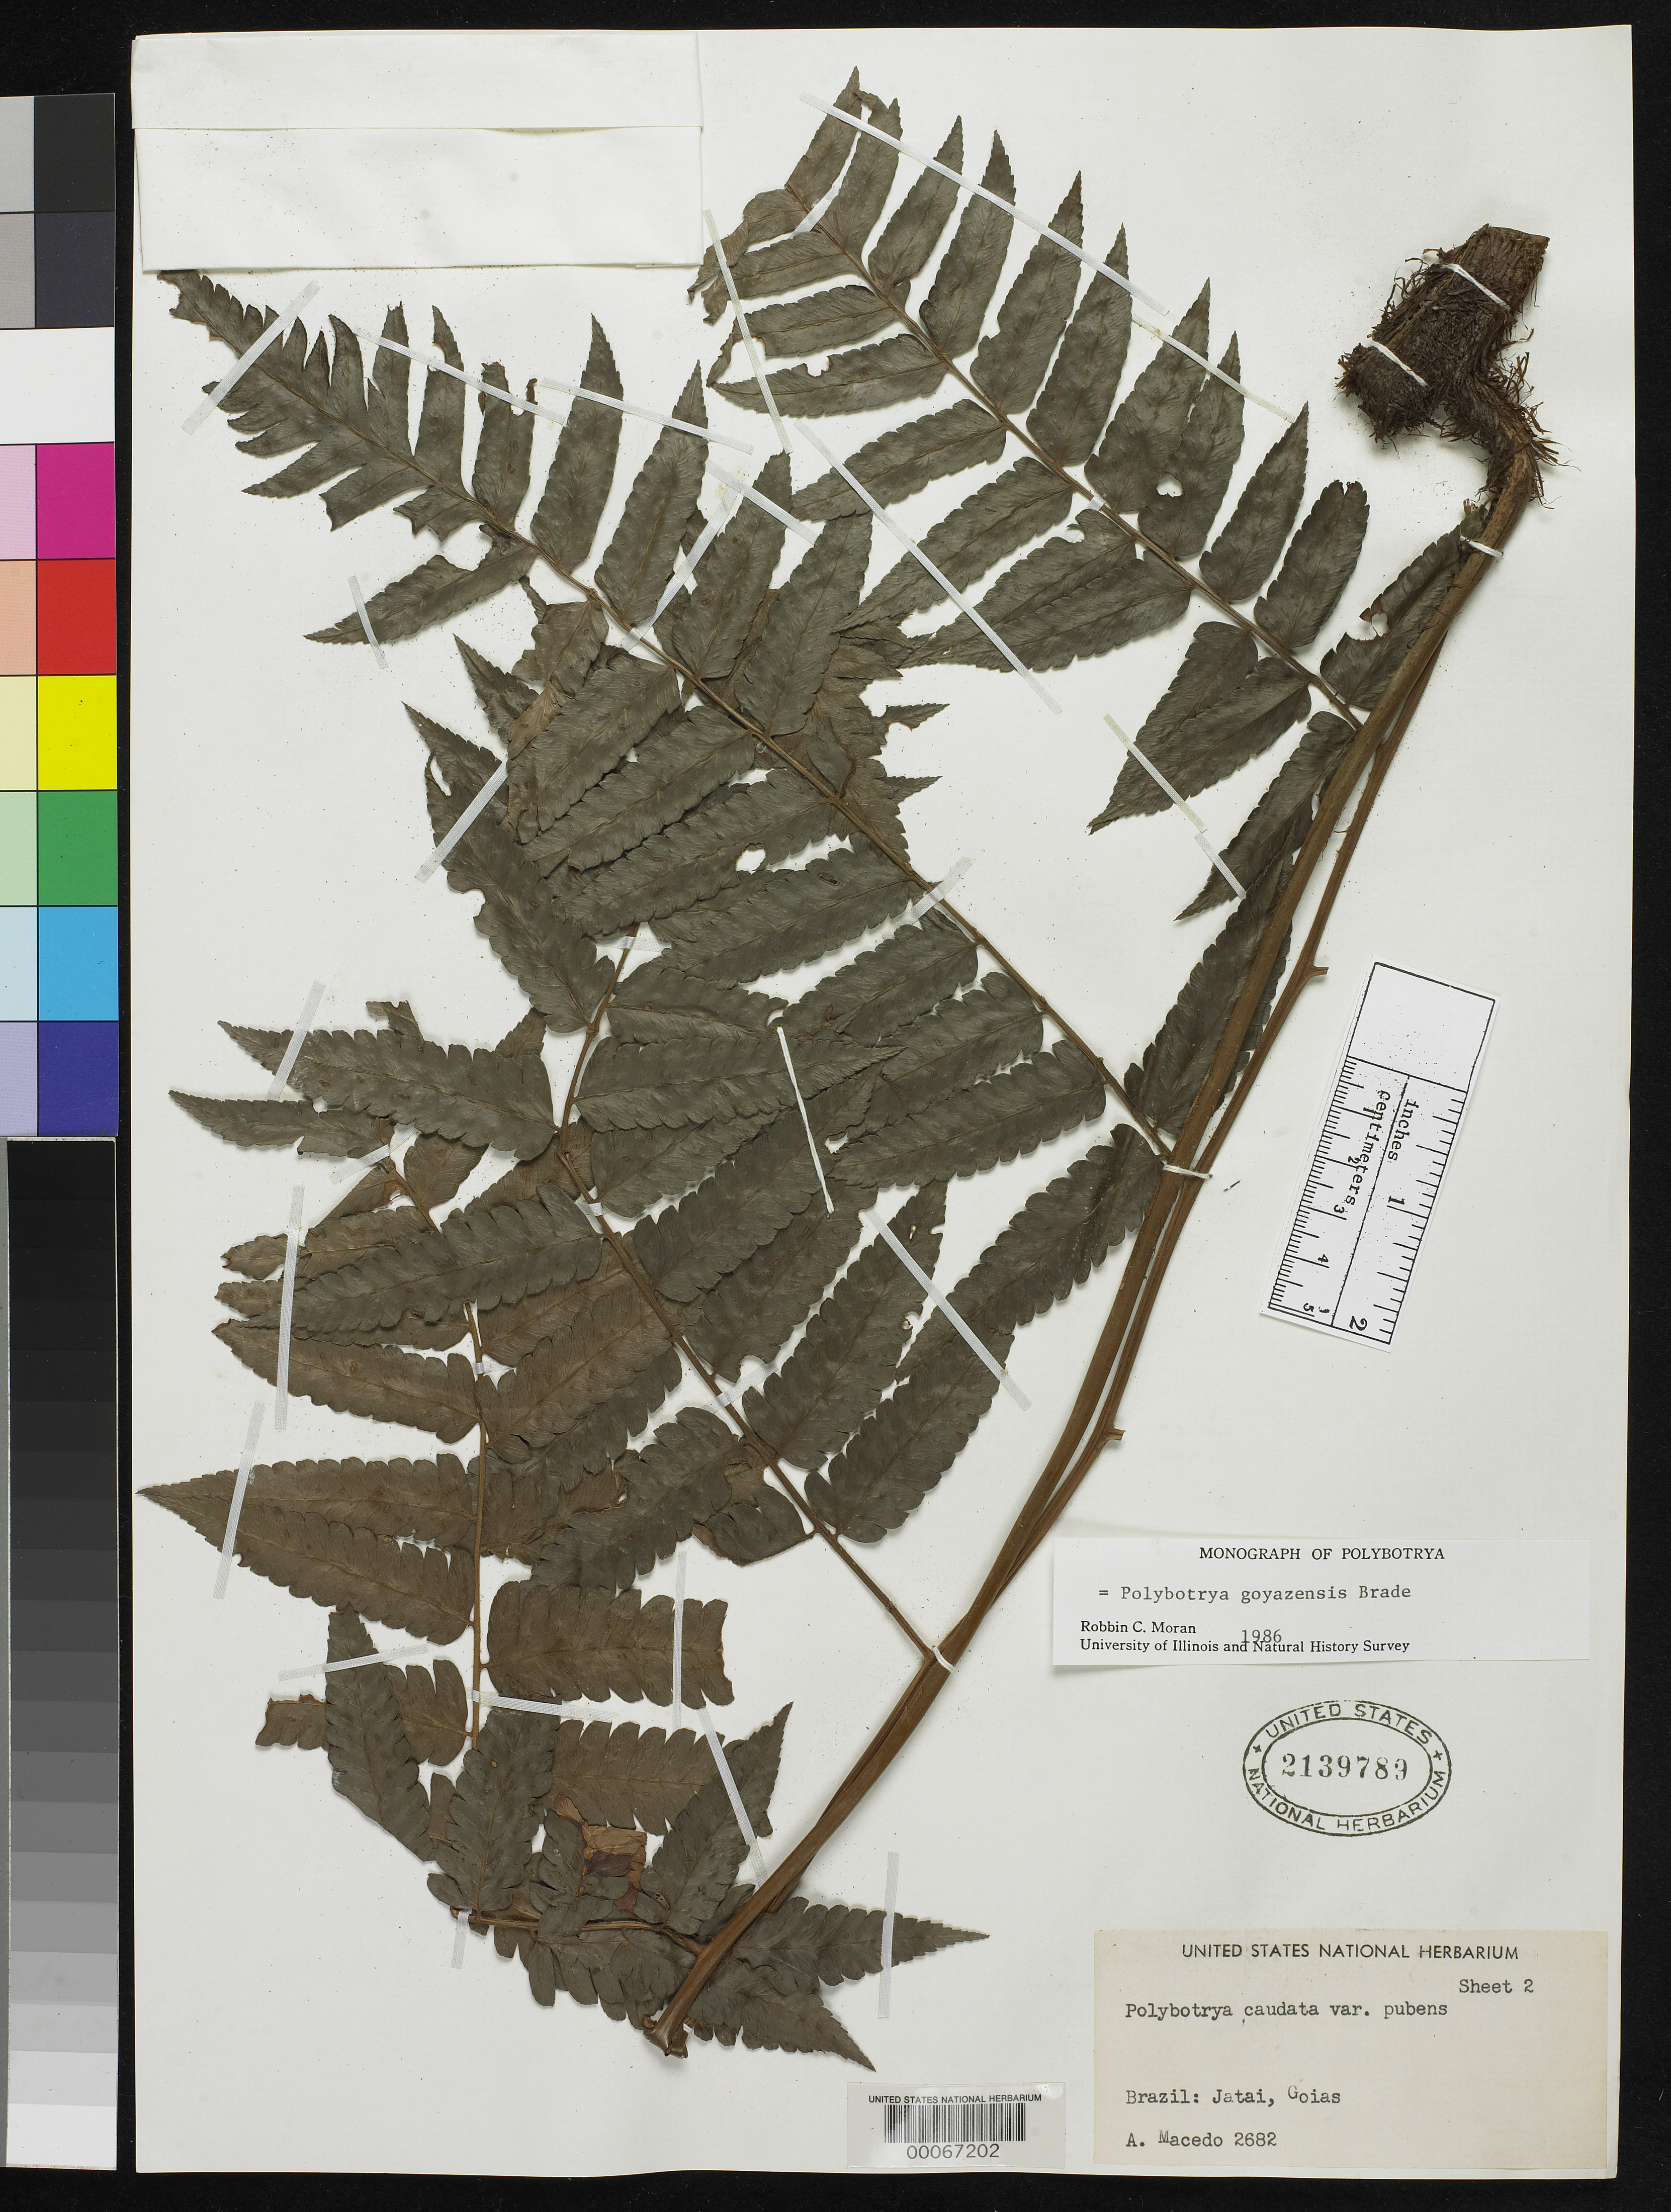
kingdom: Plantae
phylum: Tracheophyta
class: Polypodiopsida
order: Polypodiales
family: Dryopteridaceae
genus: Polybotrya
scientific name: Polybotrya macedoi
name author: Brade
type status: Isotype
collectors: A. Macedo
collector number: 2682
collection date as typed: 01 Nov 1950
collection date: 1950-11-01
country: Brazil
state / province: Goiás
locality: Jatai.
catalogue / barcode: US 2139789